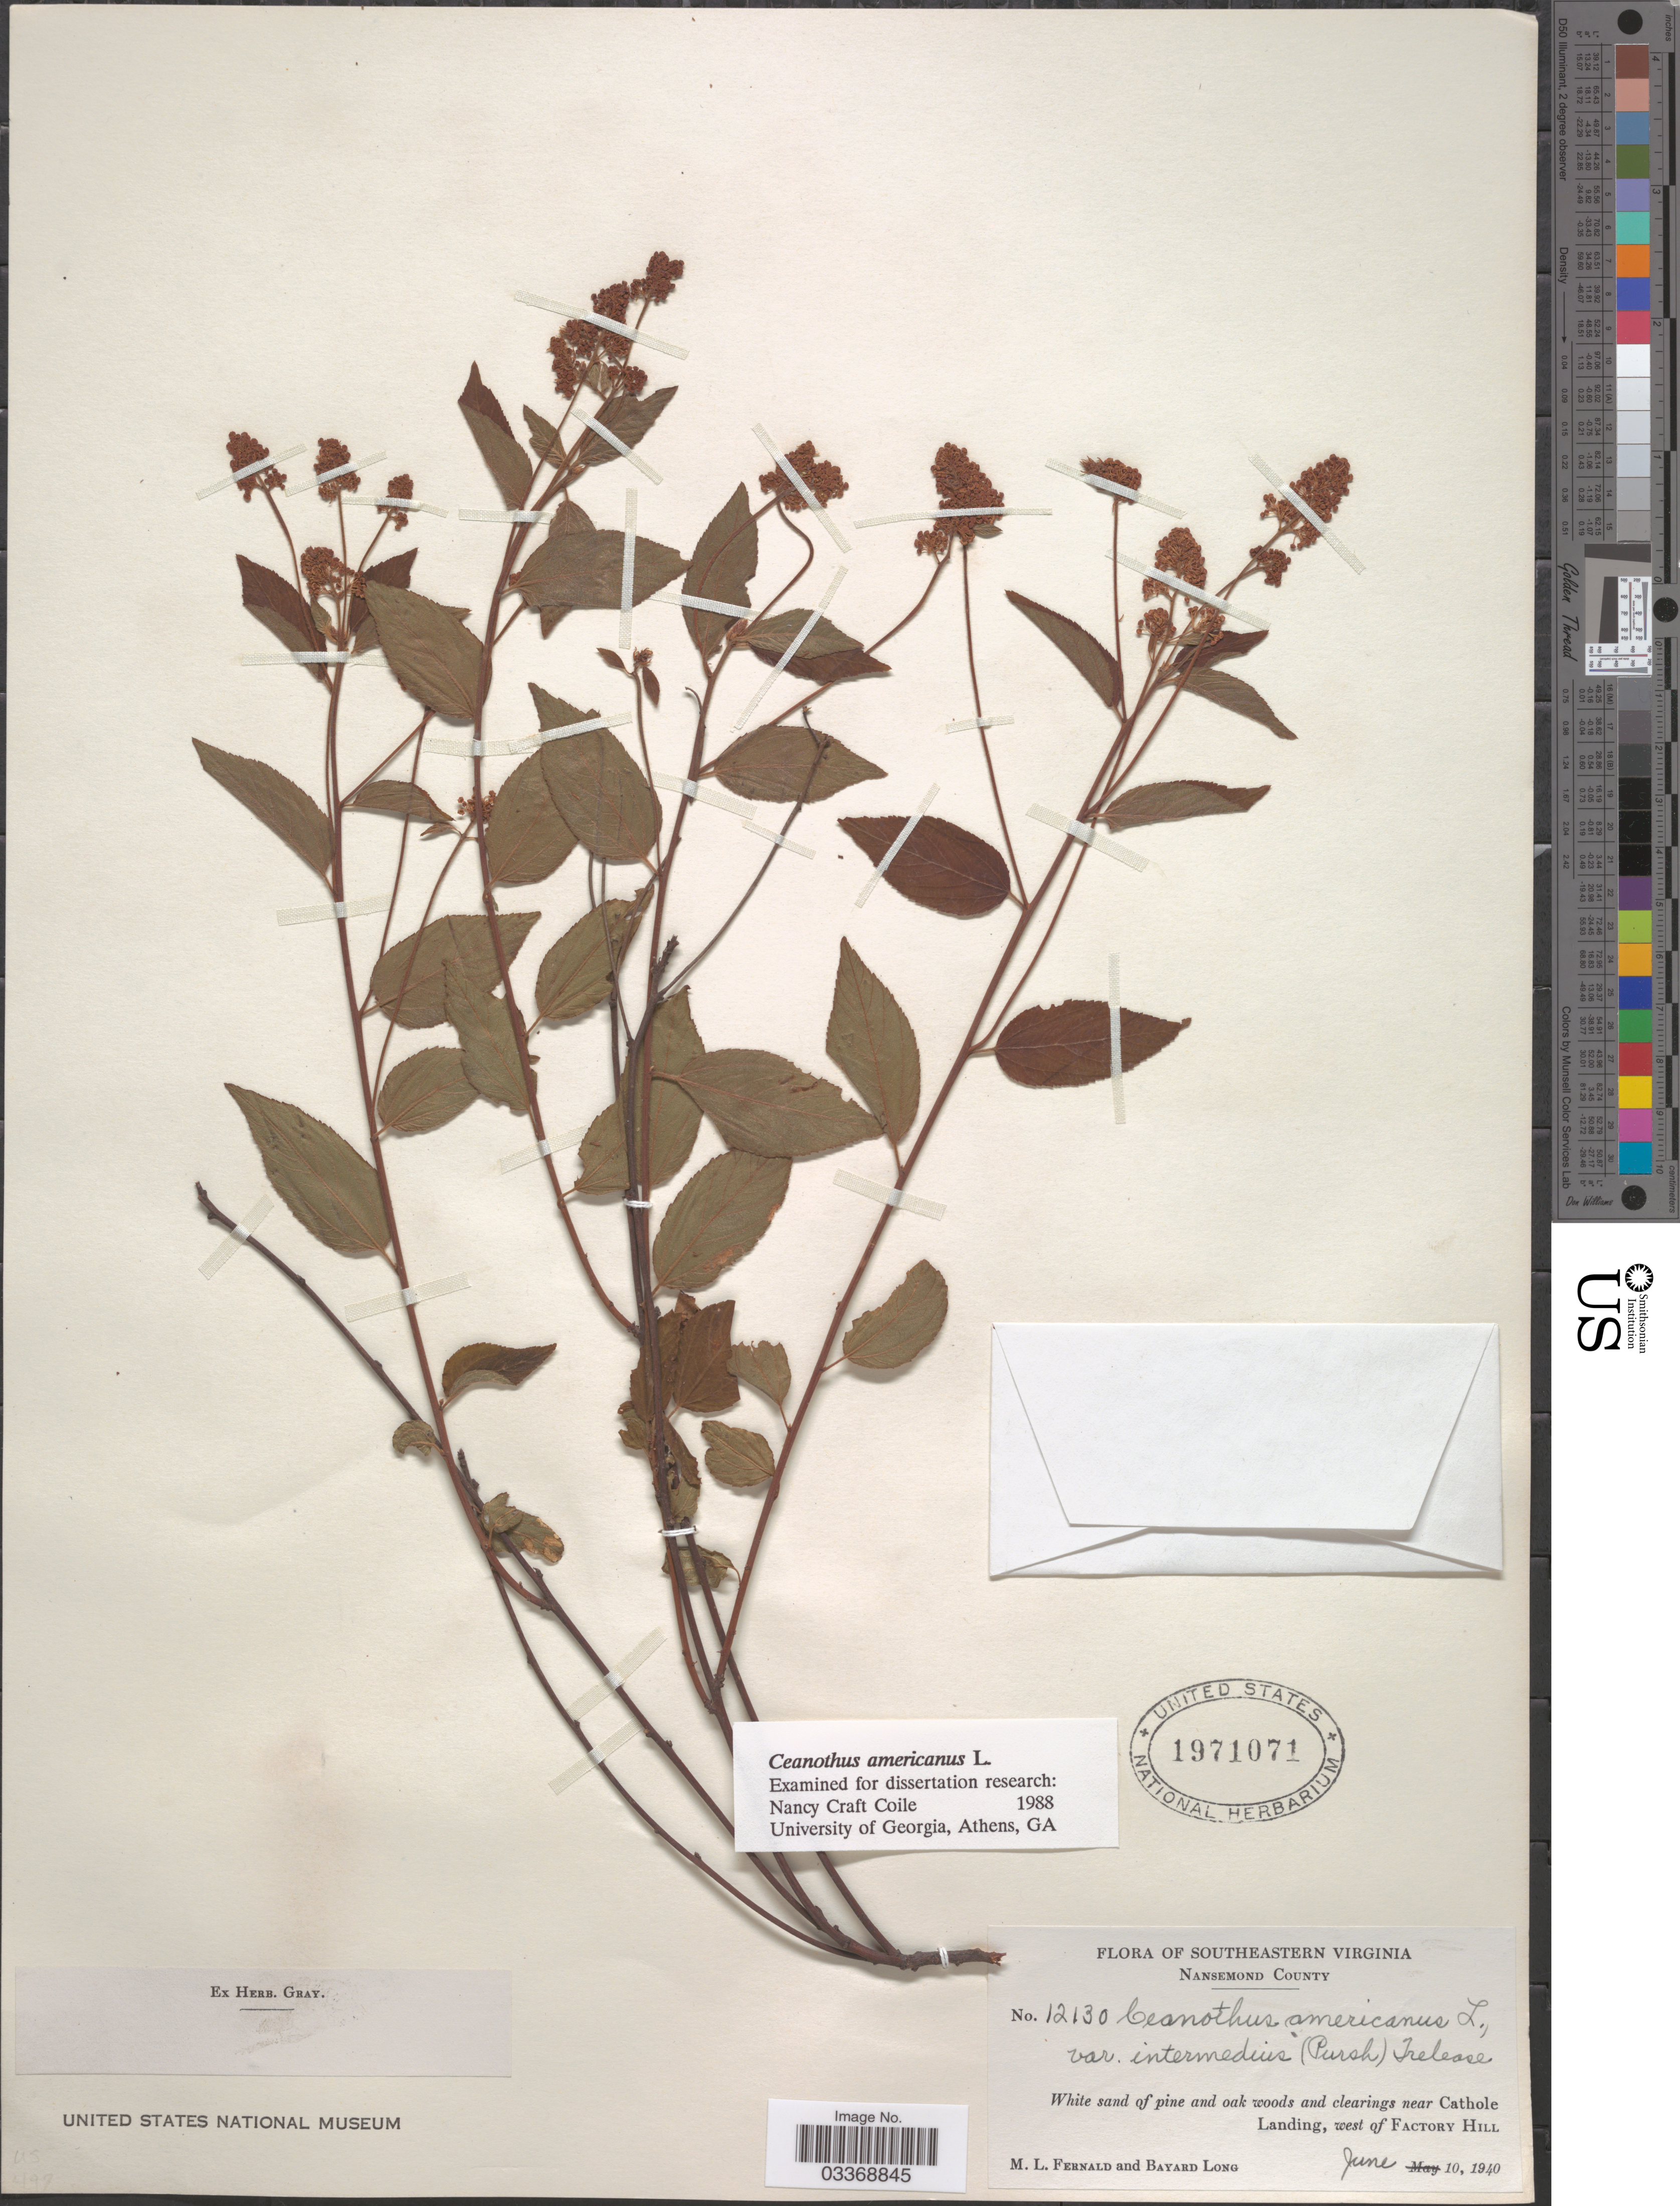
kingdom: Plantae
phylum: Tracheophyta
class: Magnoliopsida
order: Rosales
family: Rhamnaceae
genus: Ceanothus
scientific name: Ceanothus americanus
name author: L.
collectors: M. L. Fernald & B. Long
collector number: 12130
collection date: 1940-06-10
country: United States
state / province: Virginia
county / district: City of Suffolk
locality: Southeastern Virginia. Nansemond County. Near Cathole Landing, west of Factory Hill.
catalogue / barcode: US 1971071